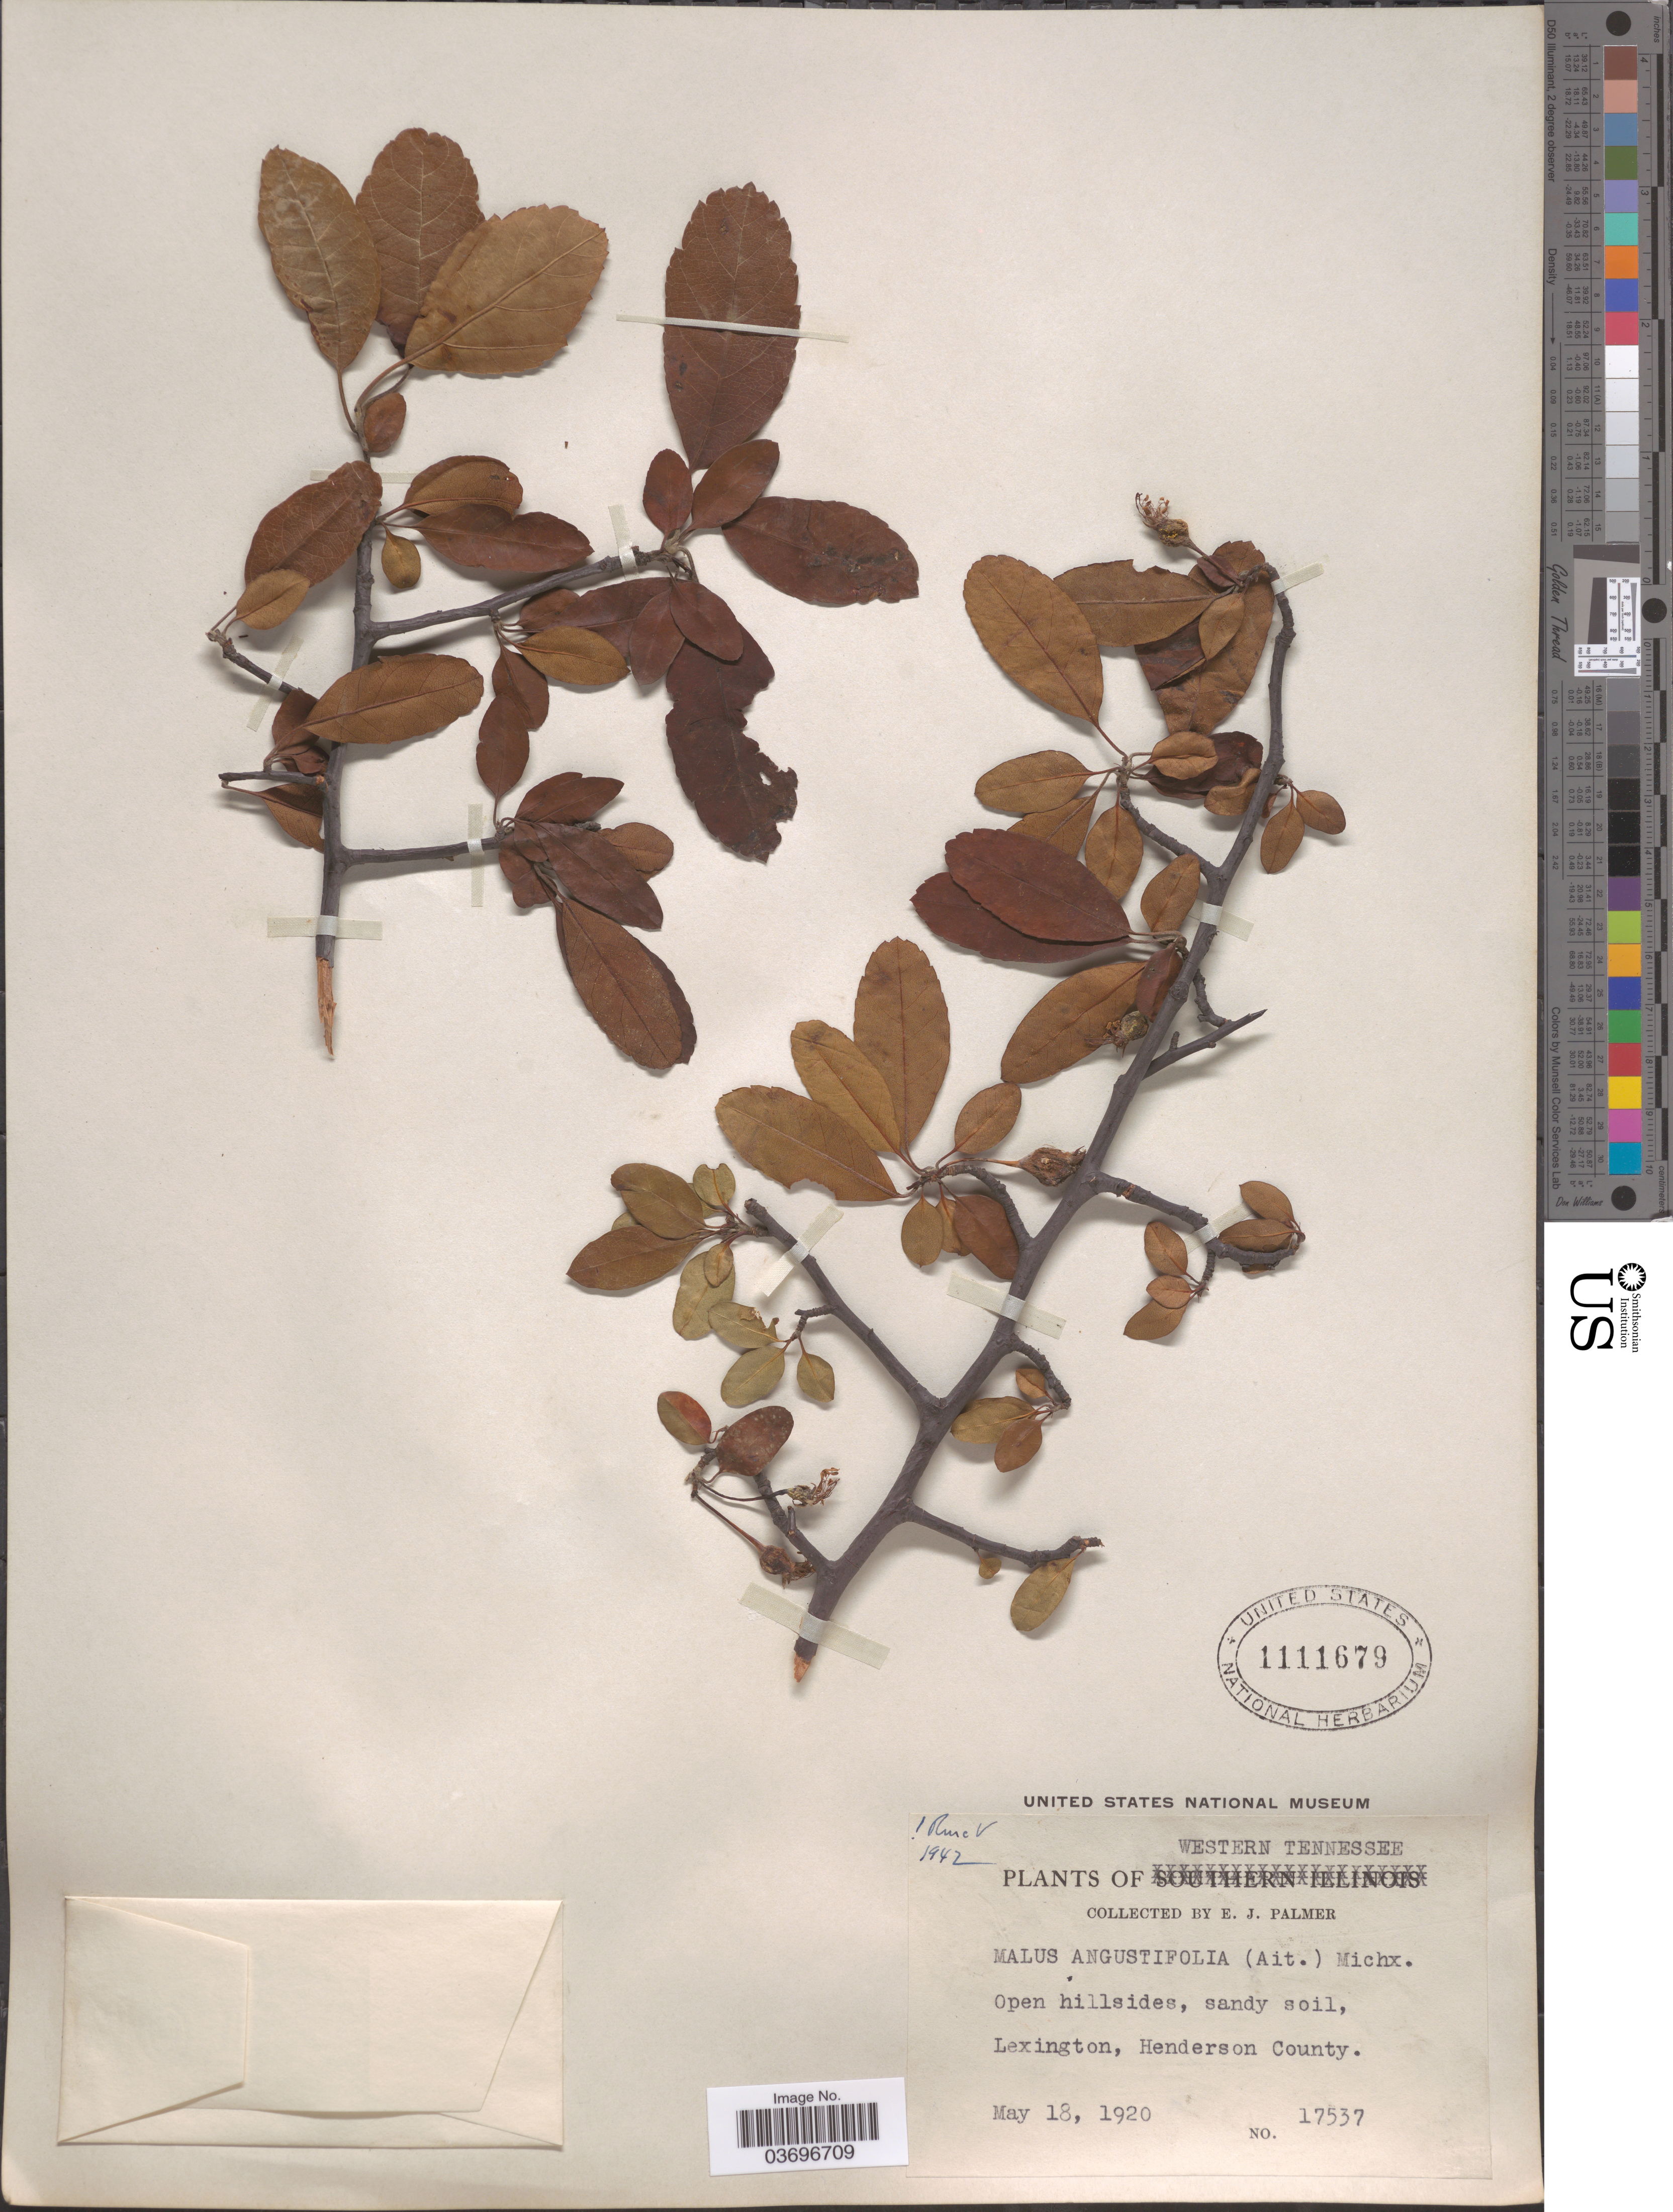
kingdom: Plantae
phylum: Tracheophyta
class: Magnoliopsida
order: Rosales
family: Rosaceae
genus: Malus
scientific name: Malus angustifolia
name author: (Aiton) Michx.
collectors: E. J. Palmer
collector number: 17537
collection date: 1920-05-18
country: United States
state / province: Tennessee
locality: Western Tennessee. Lexington, Henderson County.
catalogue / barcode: US 1111679